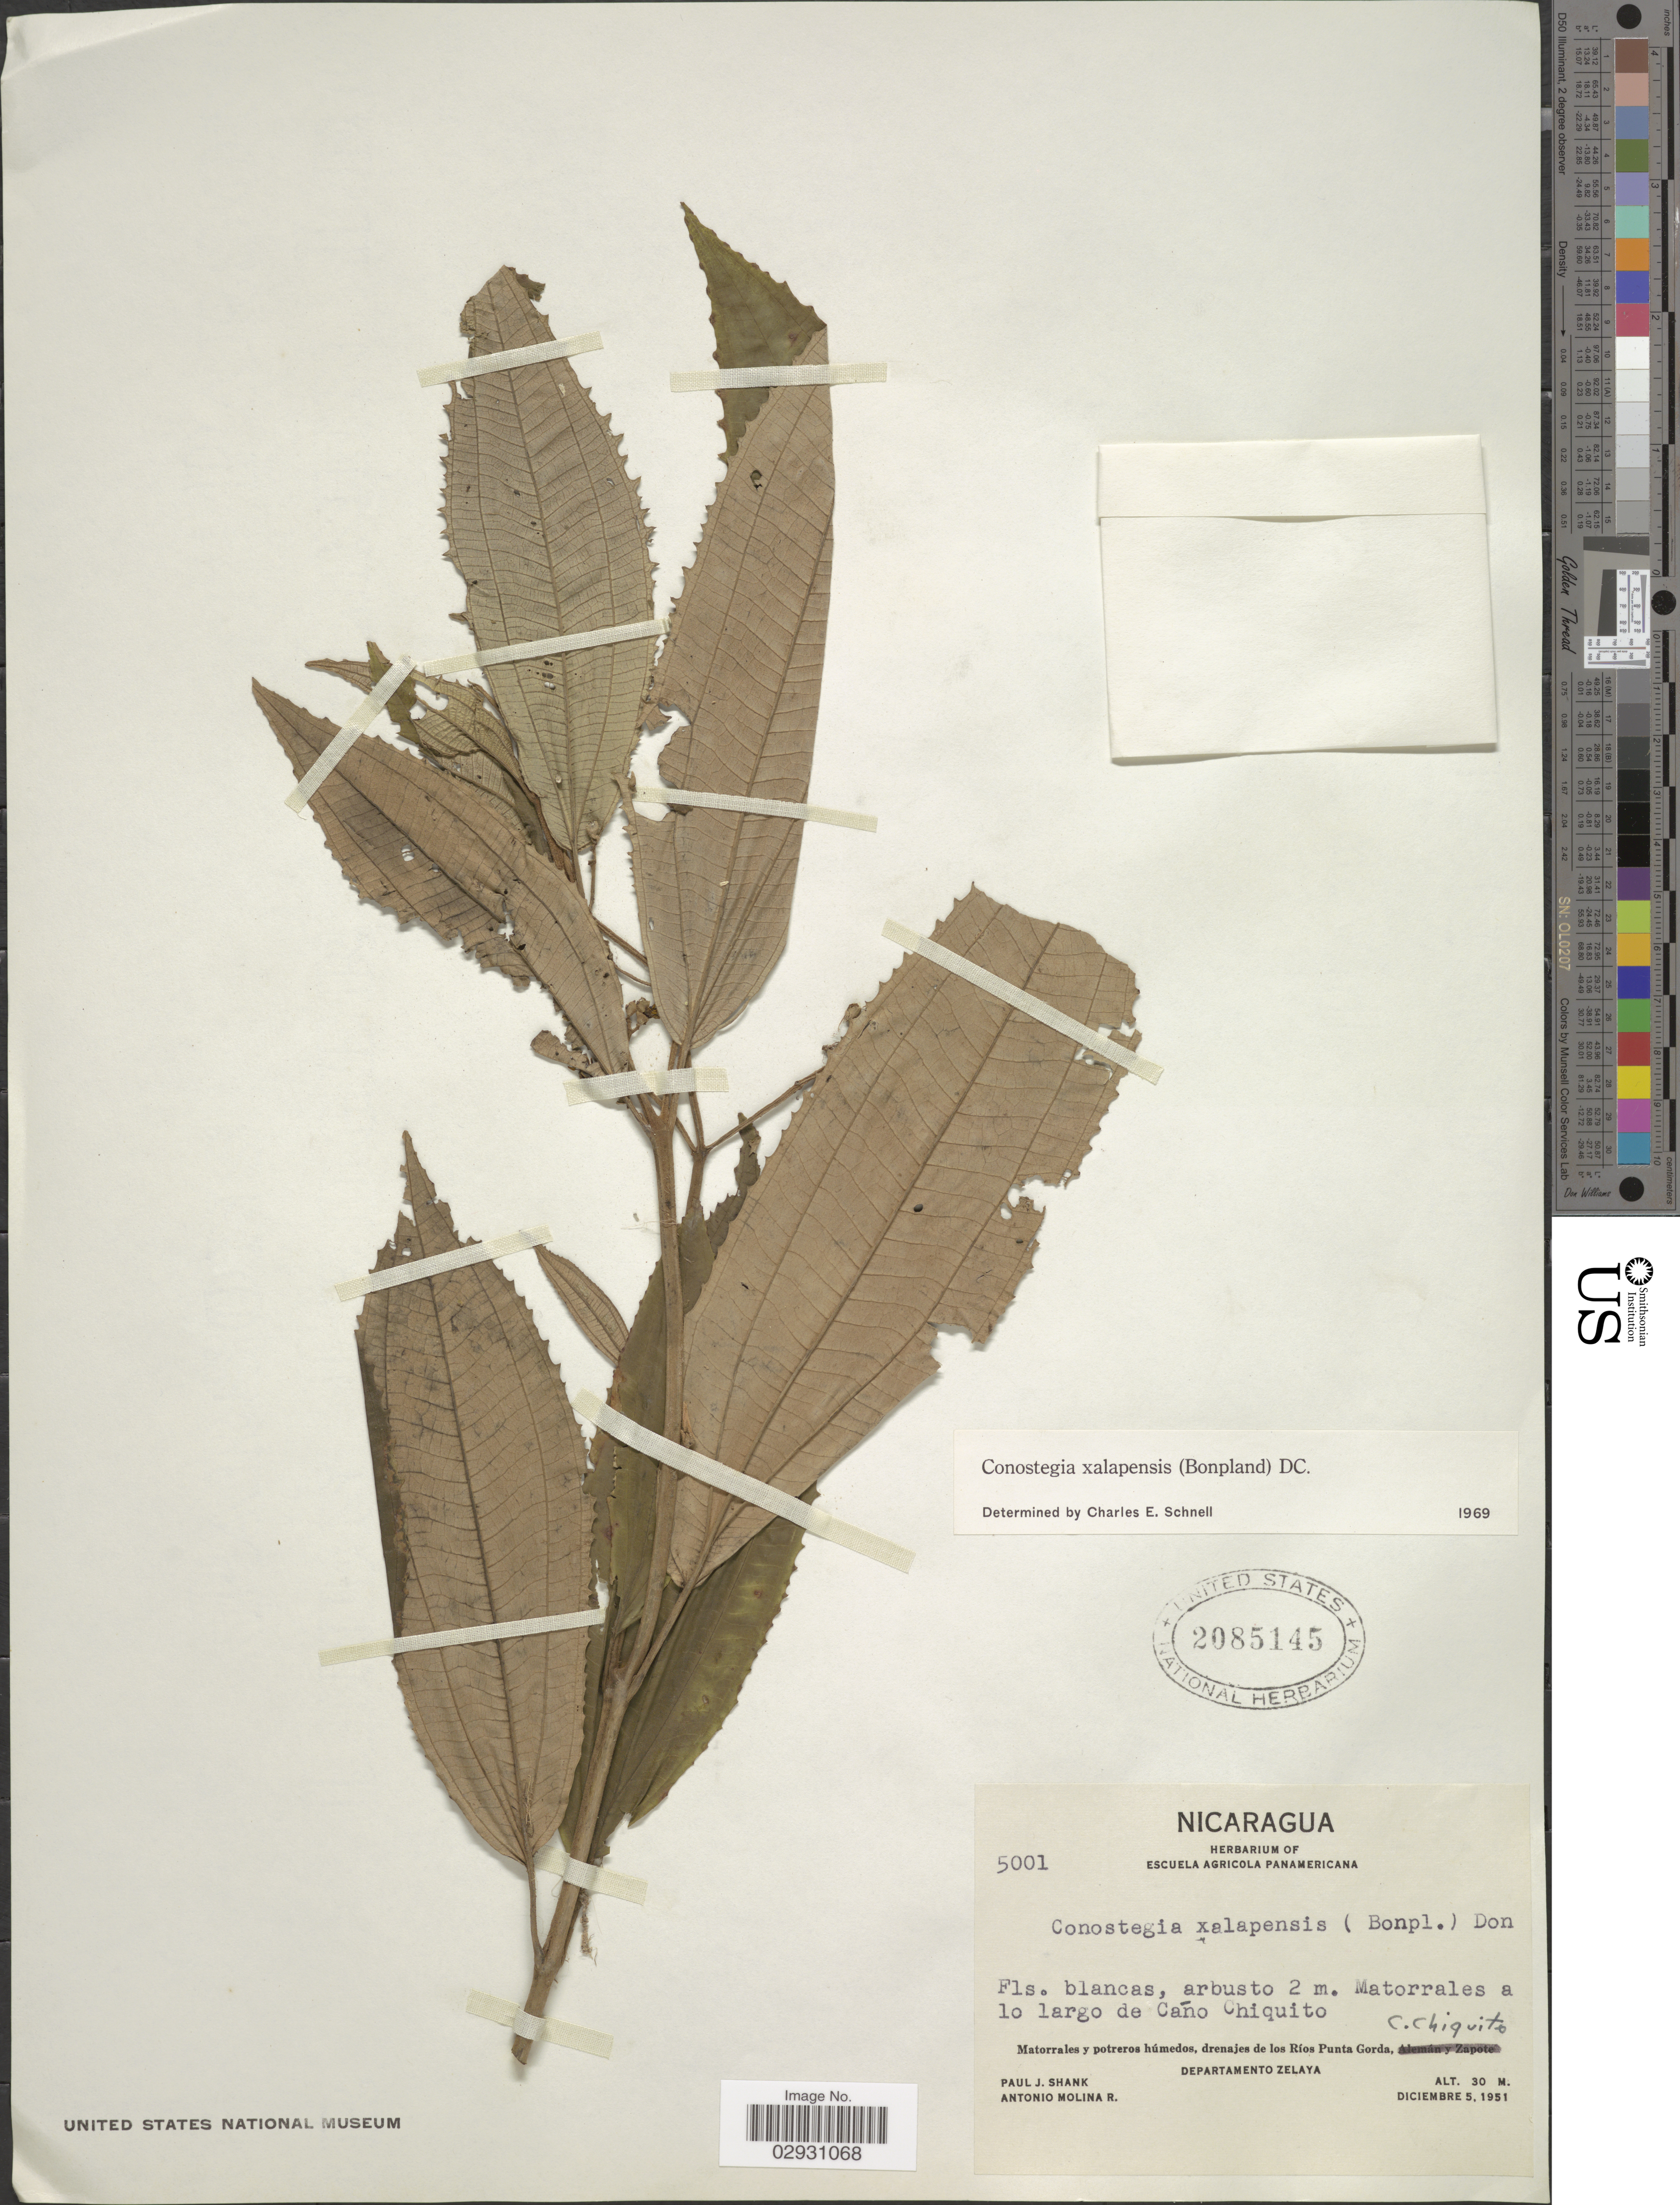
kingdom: Plantae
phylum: Tracheophyta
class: Magnoliopsida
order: Myrtales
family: Melastomataceae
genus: Conostegia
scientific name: Conostegia quadrangularis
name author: Schltdl. ex Steud.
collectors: P. J. Shank & A. Molina R.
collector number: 5001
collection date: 1951-12-05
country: Nicaragua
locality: Matorrales a lo largo de Cáno Chiquito. Matorrales y potreros húmedos, drenajes de los Ríos Punta Gorda, C. Chiquito. Departamento Zelaya.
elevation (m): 30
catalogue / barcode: US 2085145